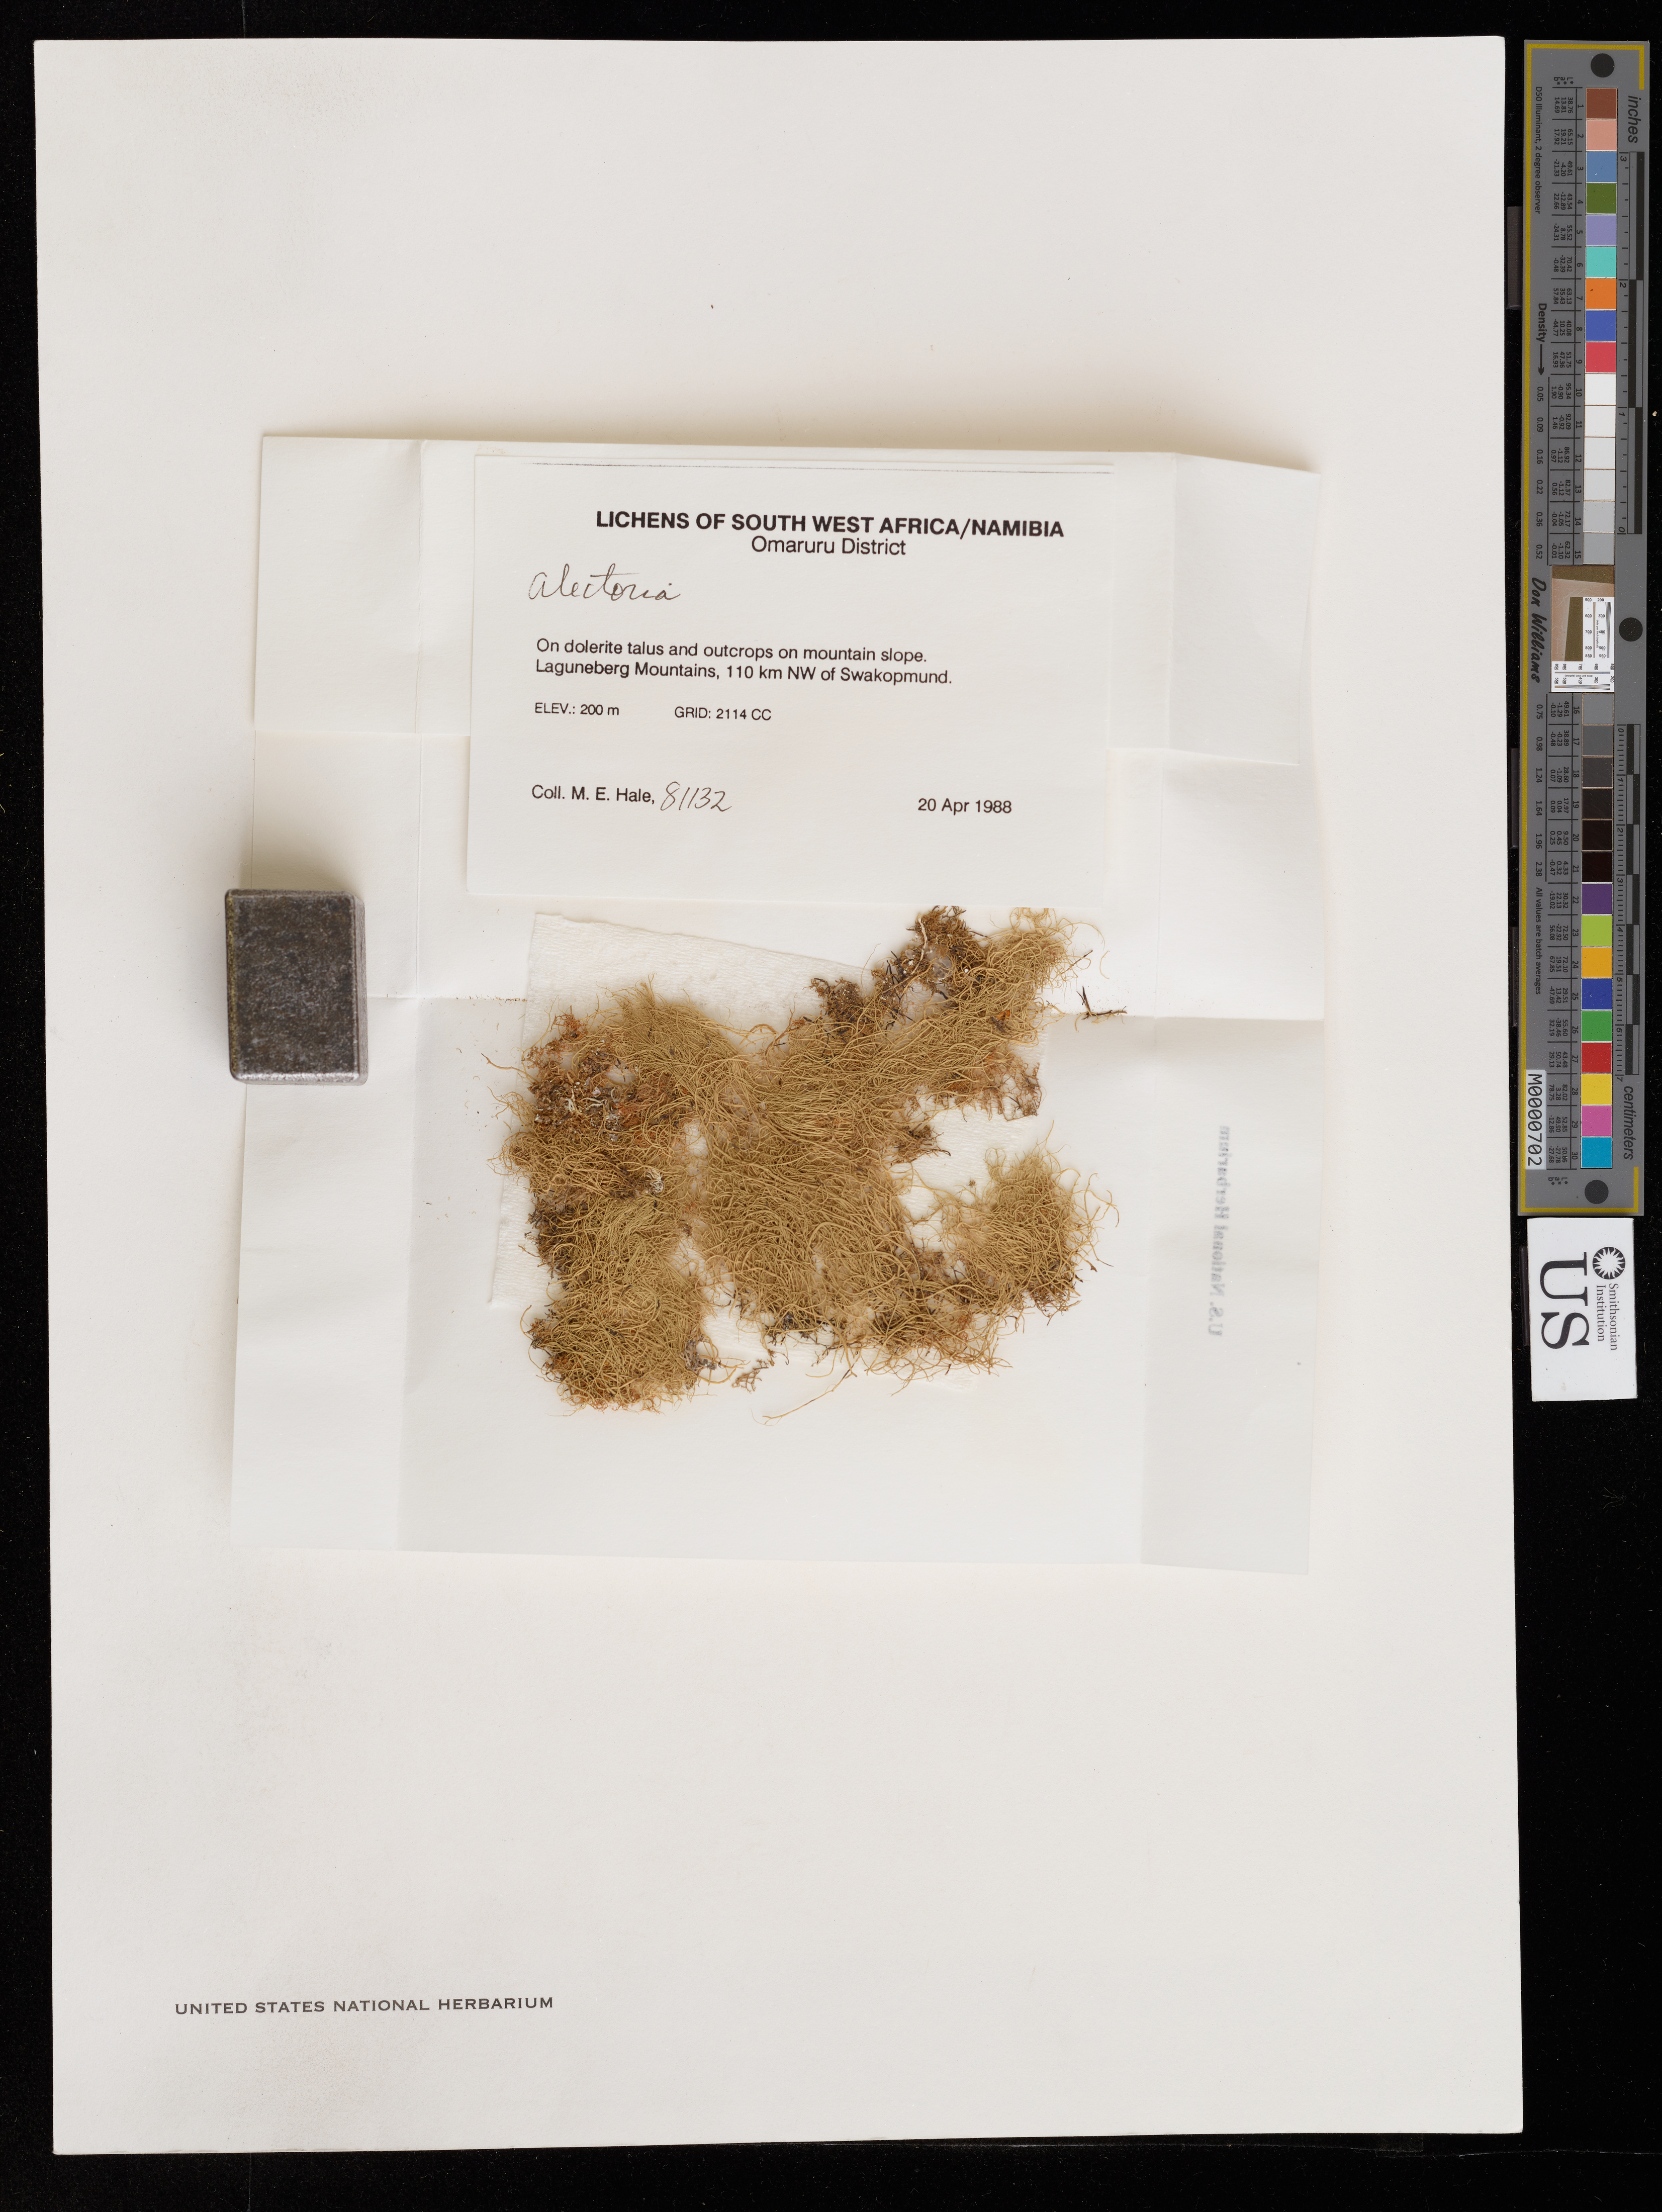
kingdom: Fungi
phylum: Ascomycota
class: Lecanoromycetes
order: Lecanorales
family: Ramalinaceae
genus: Ramalina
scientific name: Ramalina angulosa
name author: Laurer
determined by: Medeiros, Ian D., Peter Buck Postdoctoral Fellow (US), Smithsonian Institution - National Museum of Natural History (UNITED STATES)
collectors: M. Hale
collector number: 81132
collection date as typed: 20 Apr 1988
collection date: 1988-04-20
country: Namibia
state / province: Erongo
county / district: Omaruru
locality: Laguneberg Mountains, 110 km NW of Swakopmund. Grid 2114 CC.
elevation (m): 200